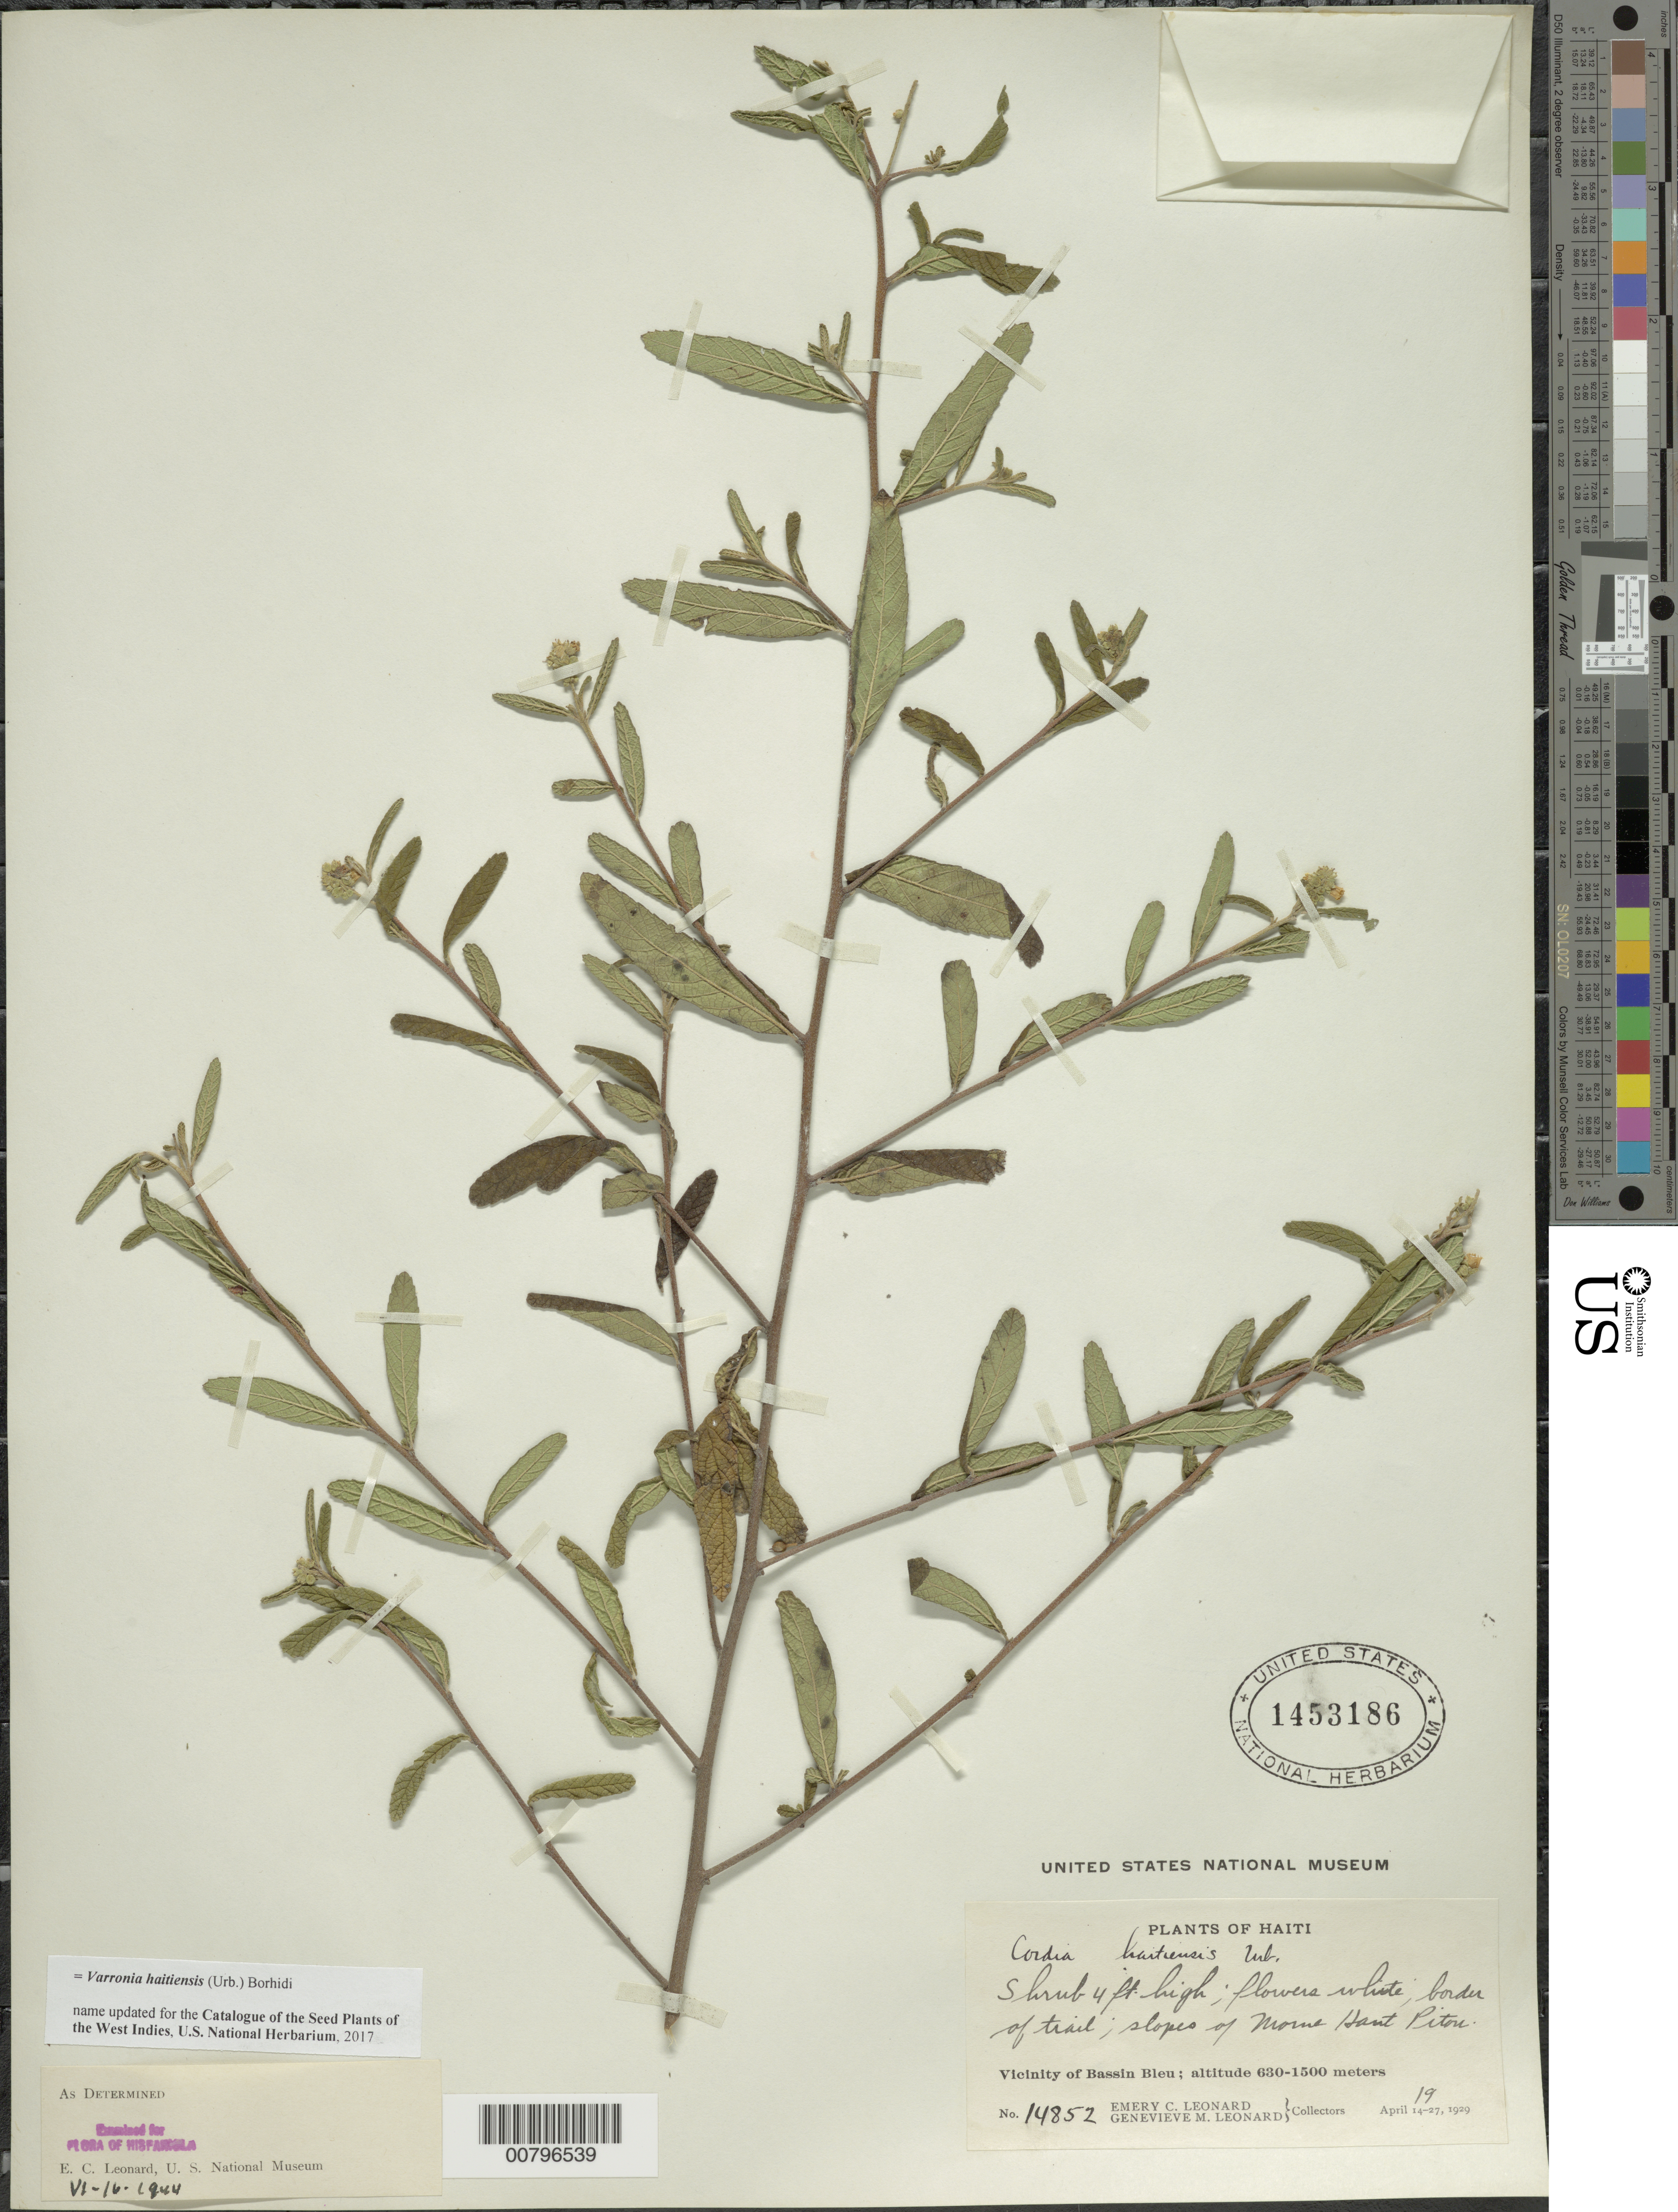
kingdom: Plantae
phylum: Tracheophyta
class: Magnoliopsida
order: Boraginales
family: Cordiaceae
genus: Varronia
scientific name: Varronia haitiensis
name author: (Urb.) Borhidi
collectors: E. C. Leonard & G. M. Leonard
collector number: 14852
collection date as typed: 19 Apr 1929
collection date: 1929-04-19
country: Haiti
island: Hispaniola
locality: Vicinity of Bassin Bleu, slopes of Morne Haut Piton.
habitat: Border of trail.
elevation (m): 630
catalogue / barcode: US 1453186